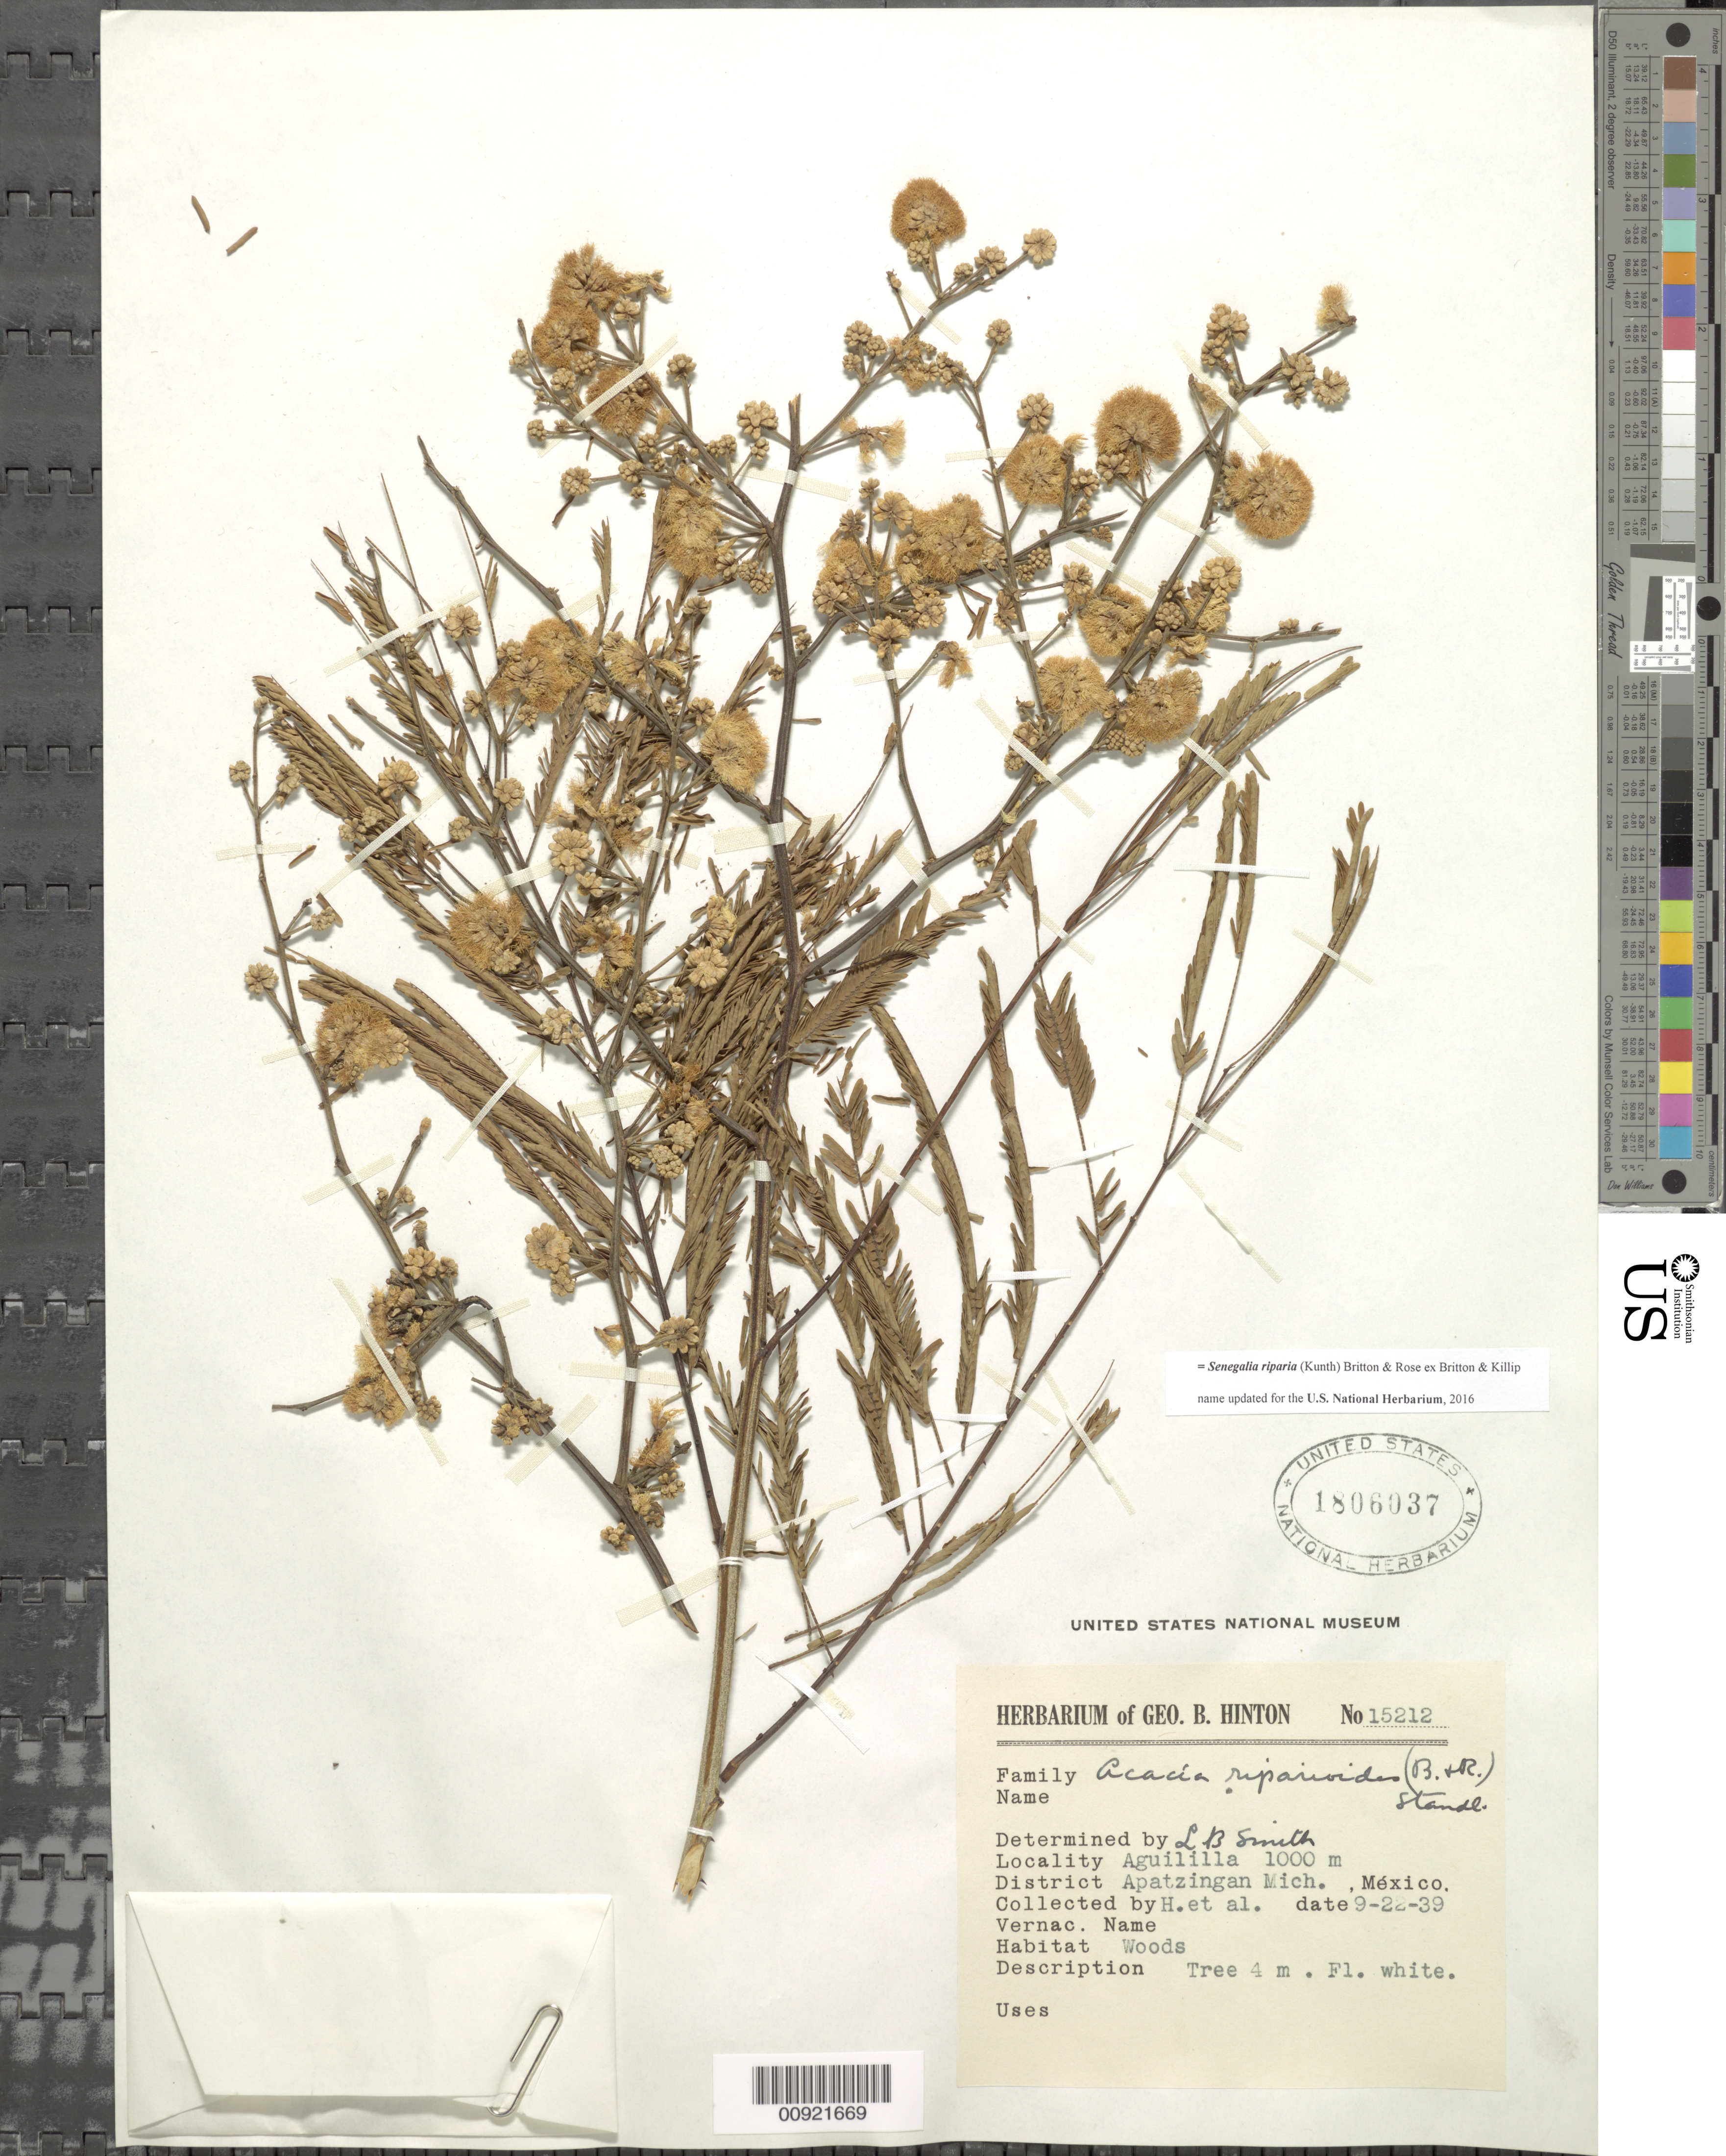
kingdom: Plantae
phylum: Tracheophyta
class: Magnoliopsida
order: Fabales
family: Fabaceae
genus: Senegalia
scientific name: Senegalia riparia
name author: (Kunth) Britton & Rose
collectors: G. B. Hinton & et al.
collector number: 15212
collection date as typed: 22 Sep 1939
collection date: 1939-09-22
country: Mexico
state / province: Michoacán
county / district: Apatzingán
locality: Aguililla, District Apatzingán, Michoacán.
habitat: Woods.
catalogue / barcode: US 1806037